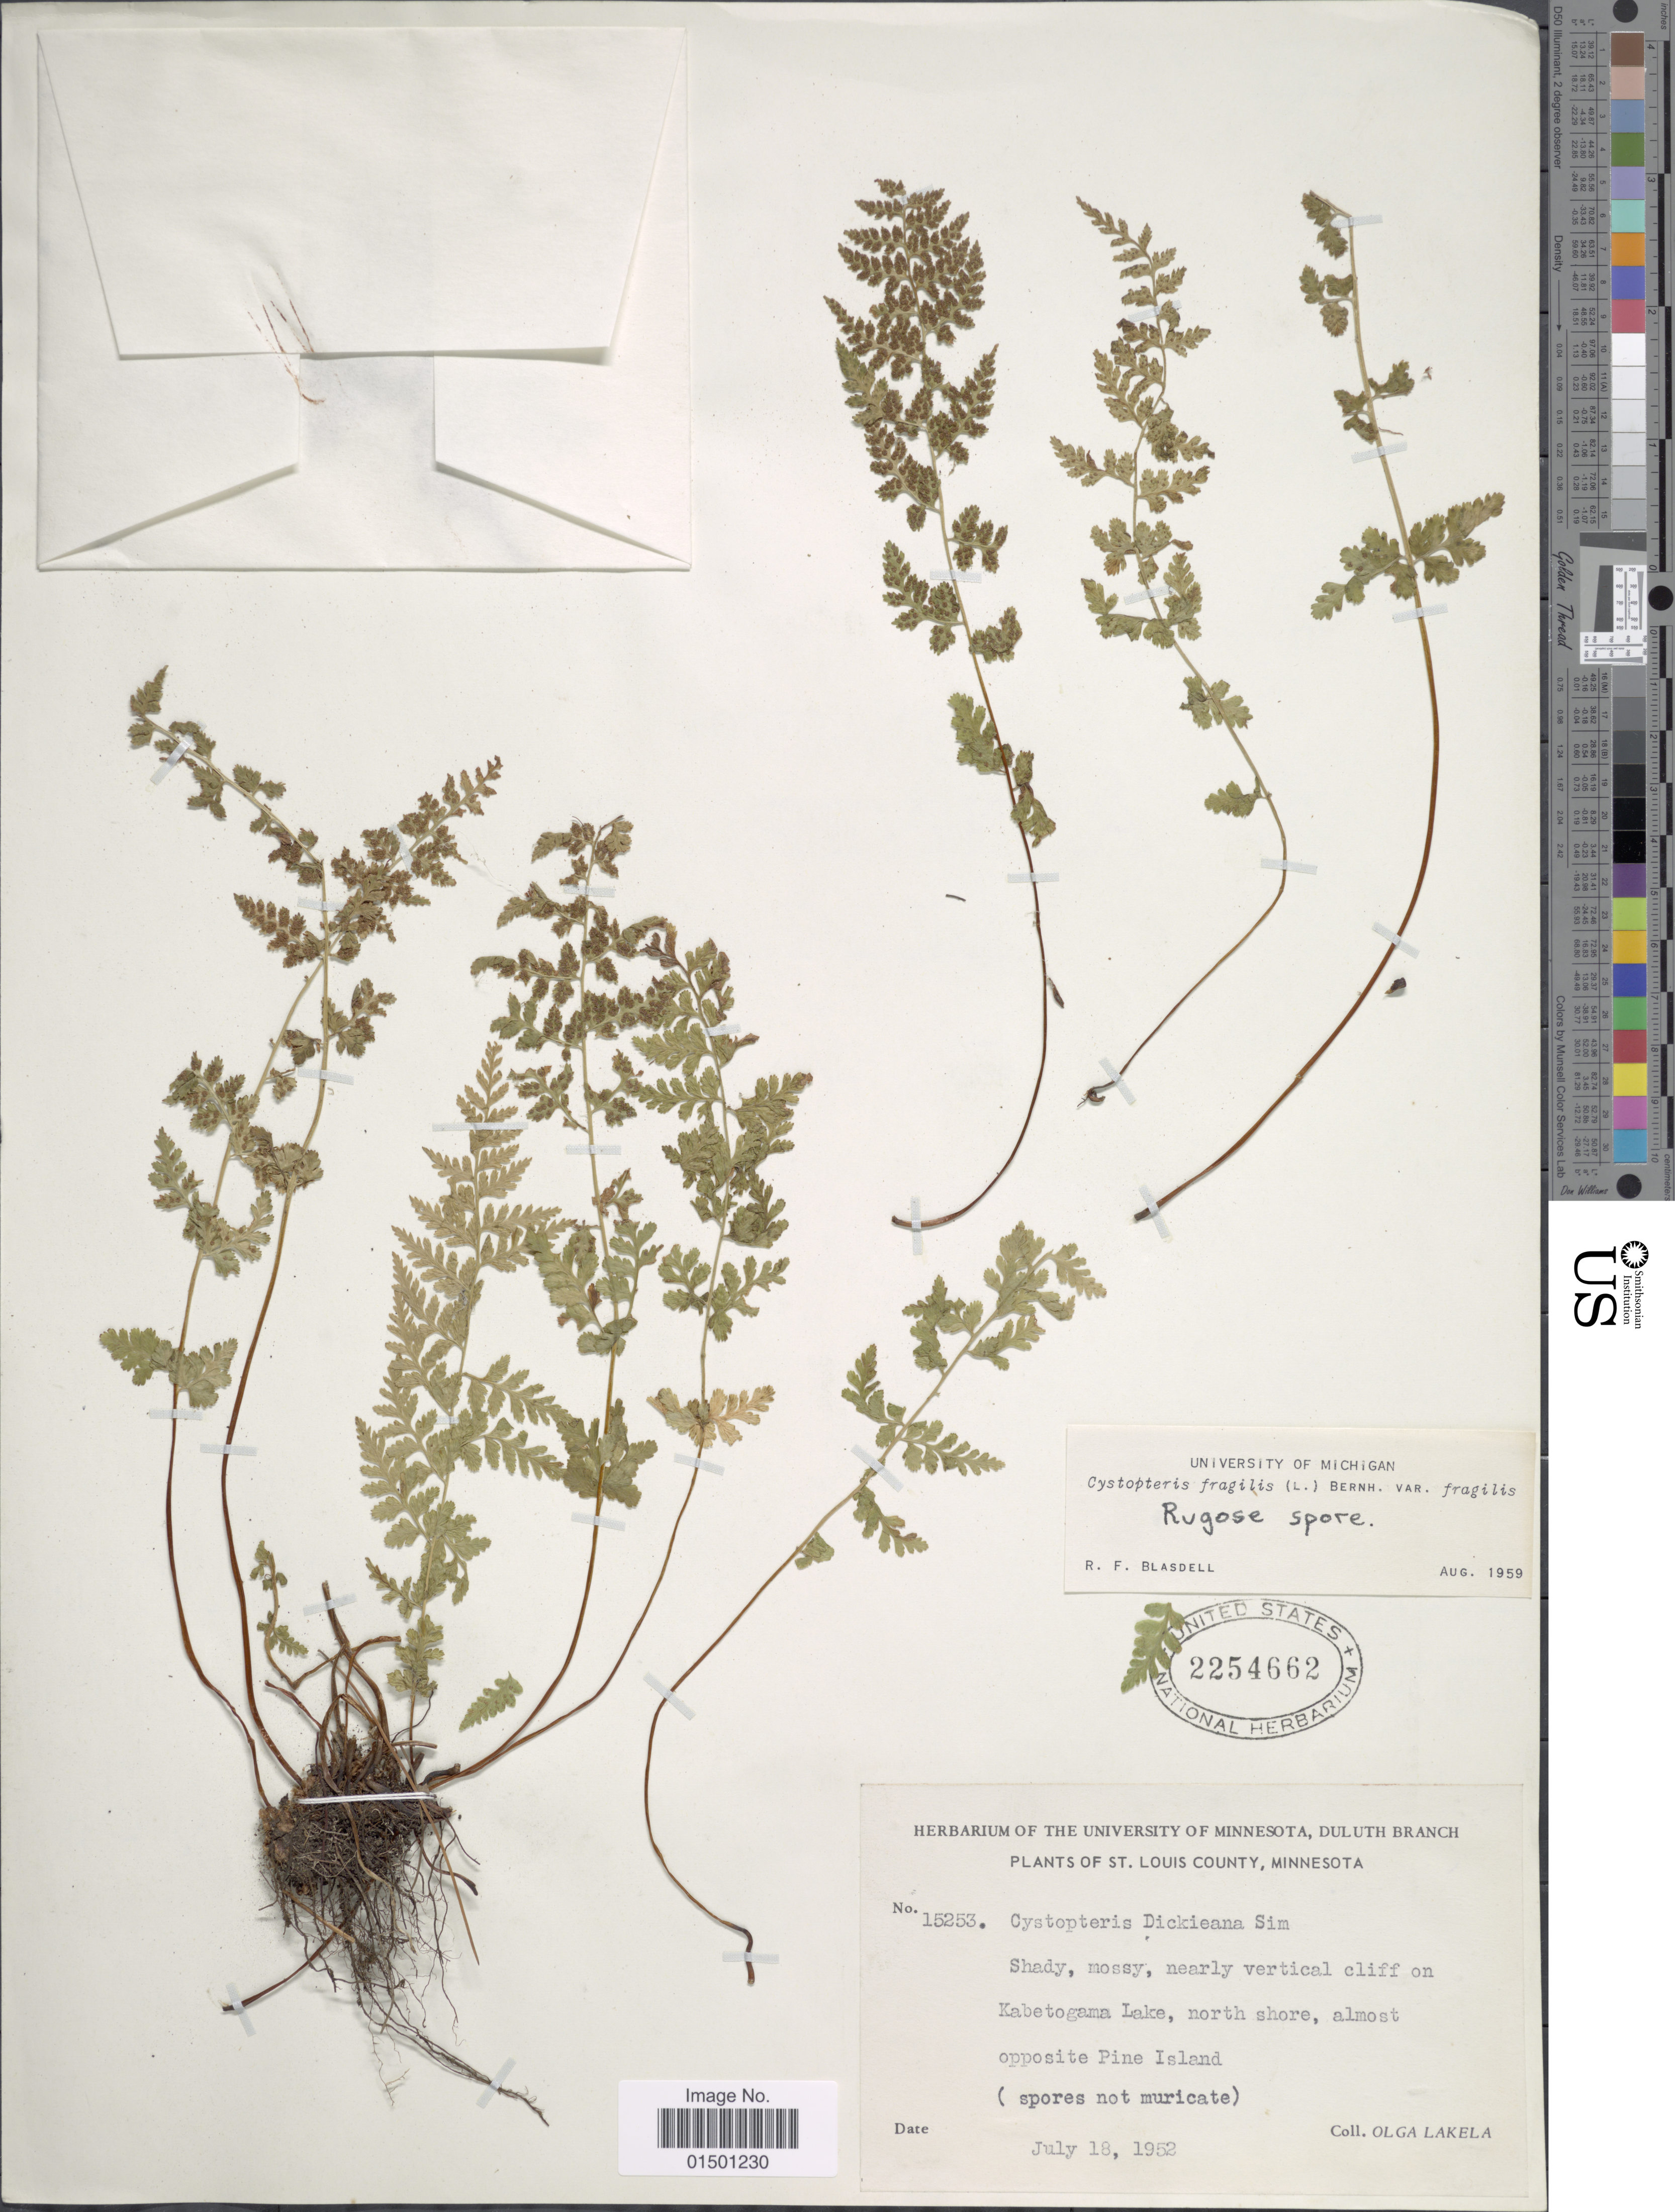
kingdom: Plantae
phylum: Tracheophyta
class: Polypodiopsida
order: Polypodiales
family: Cystopteridaceae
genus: Cystopteris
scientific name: Cystopteris fragilis var. dickieana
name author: B. Boivin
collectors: O. K. Lakela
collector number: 15253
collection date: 1952-07-18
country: United States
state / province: Minnesota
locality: St. Louis County, Kabetogama Lake, north shore, almost opposite Pine Island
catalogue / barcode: US 2254662